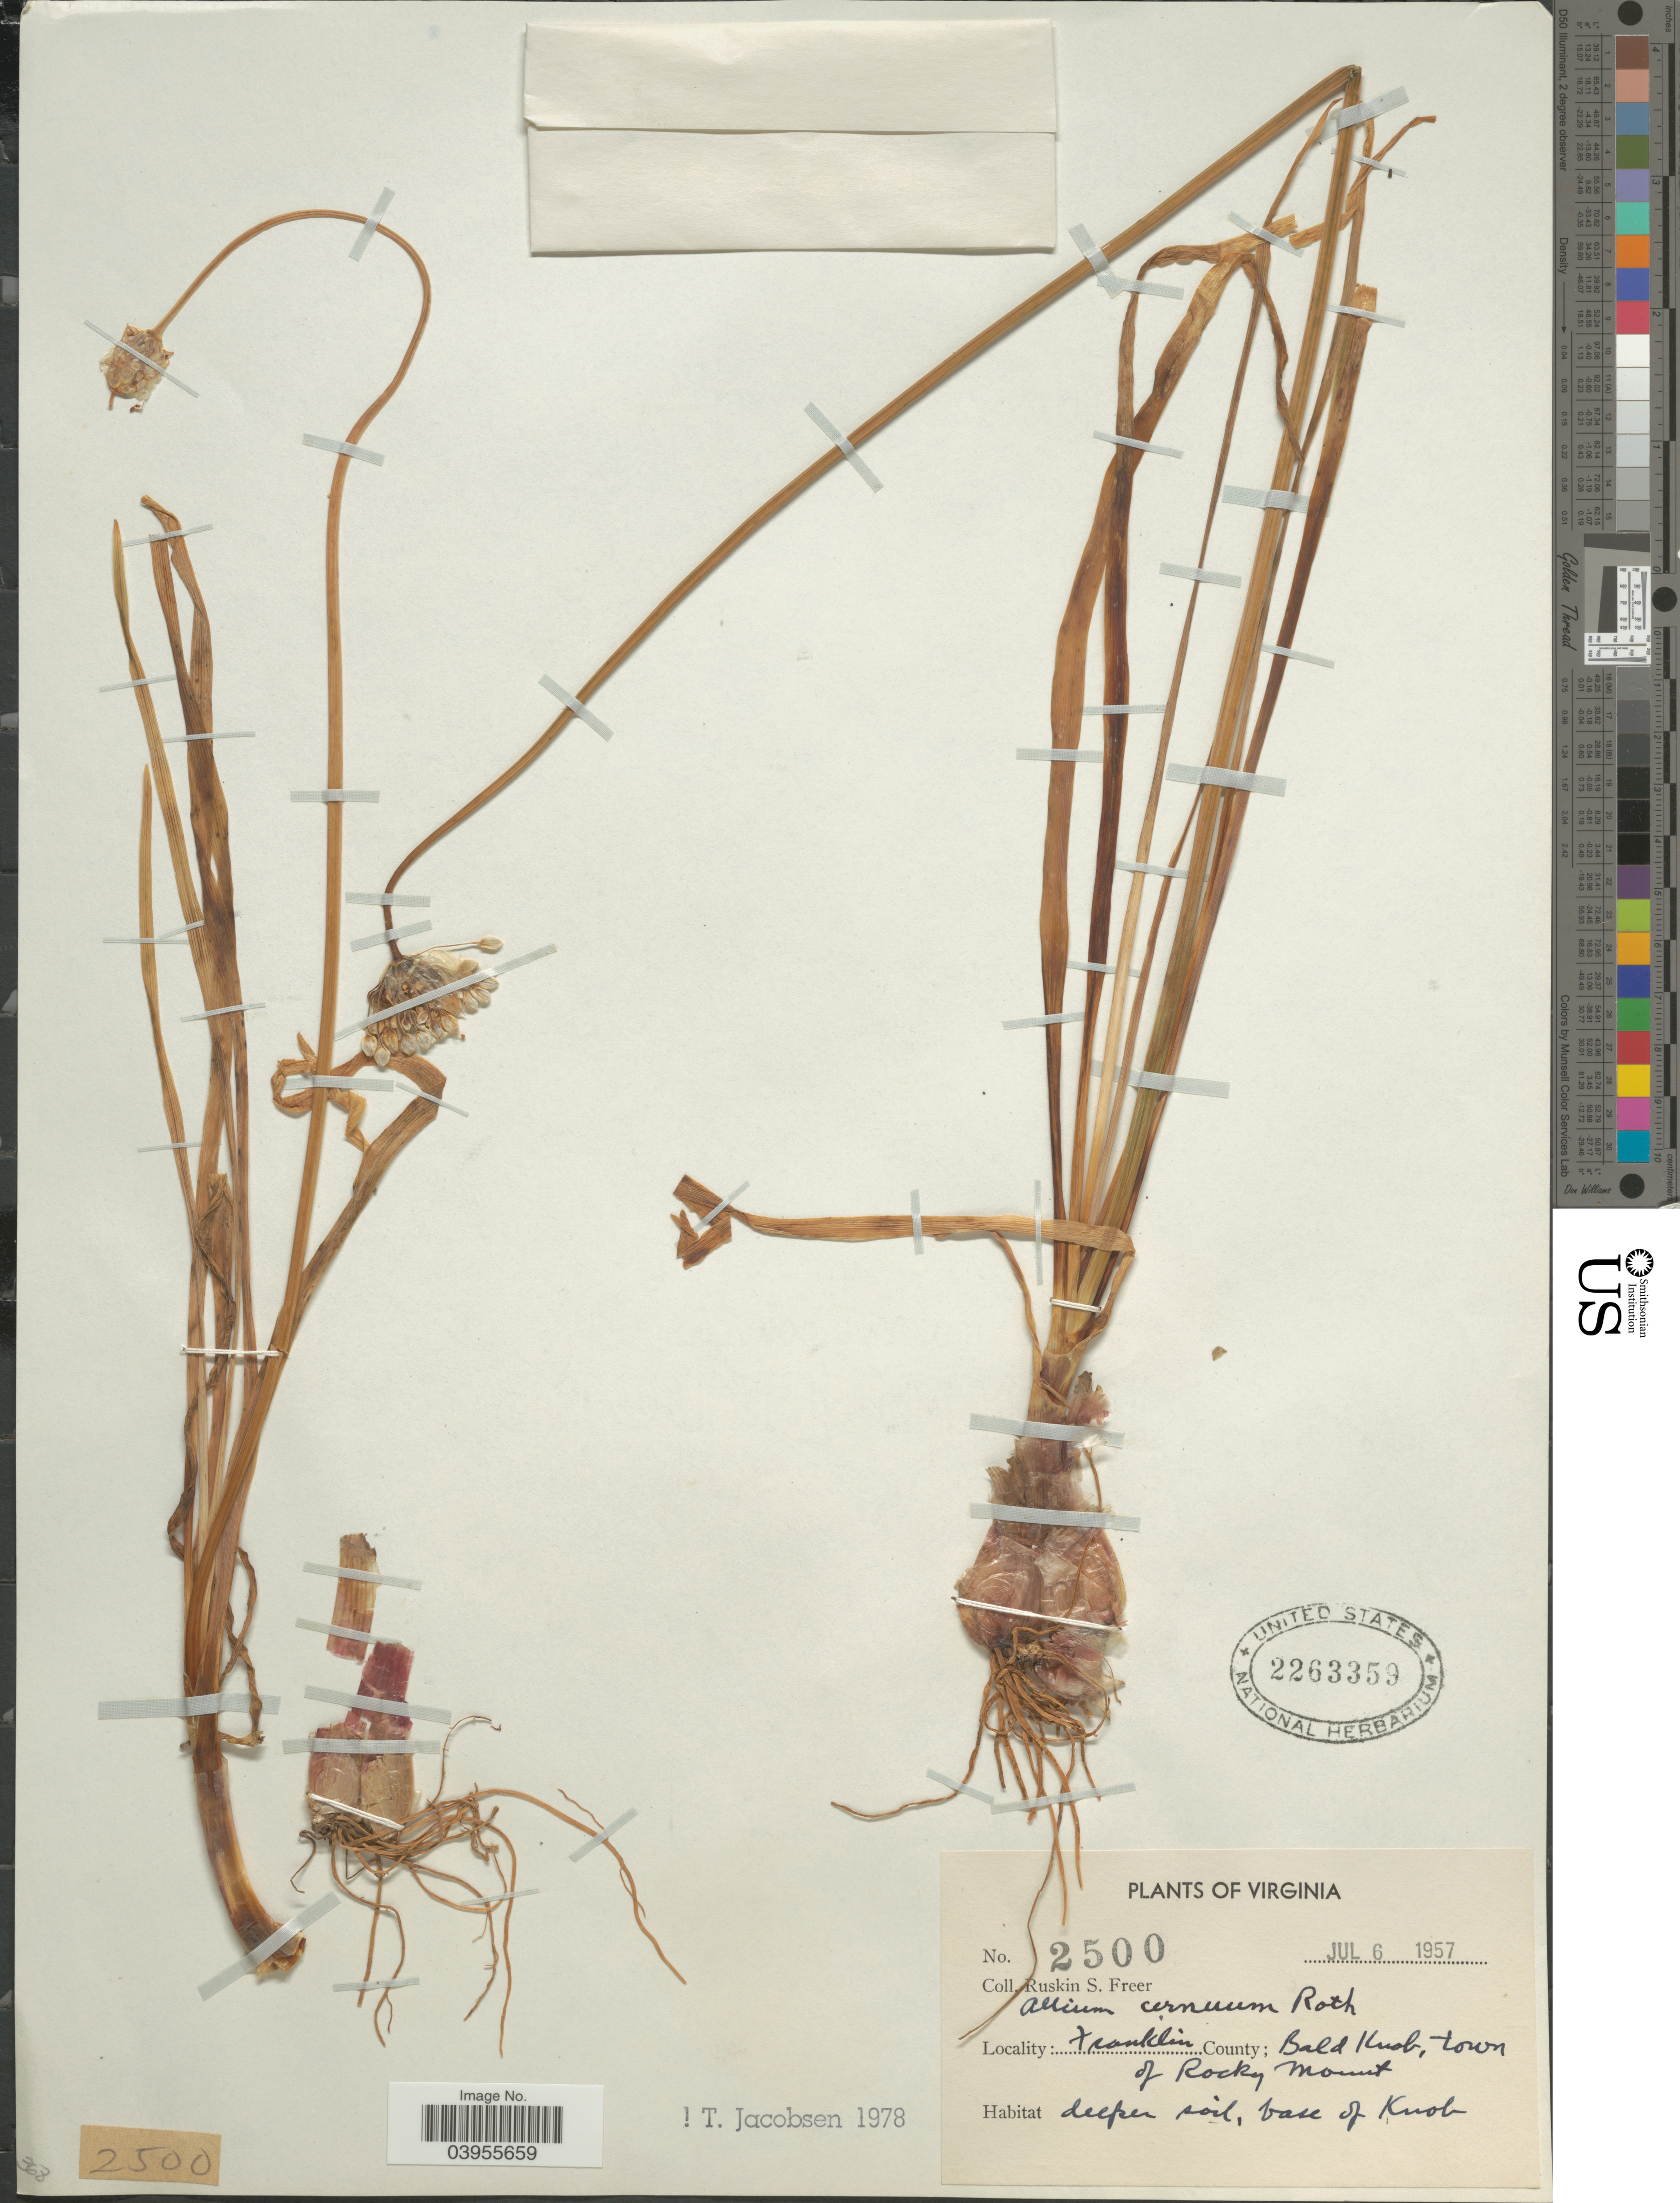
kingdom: Plantae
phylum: Tracheophyta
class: Liliopsida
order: Asparagales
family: Amaryllidaceae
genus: Allium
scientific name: Allium cernuum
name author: Roth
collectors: R. Freer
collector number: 2500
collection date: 1957-07-06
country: United States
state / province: Virginia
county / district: Franklin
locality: Bald Knob, town of Rocky Mount. Base of Knob.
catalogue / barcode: US 2263359